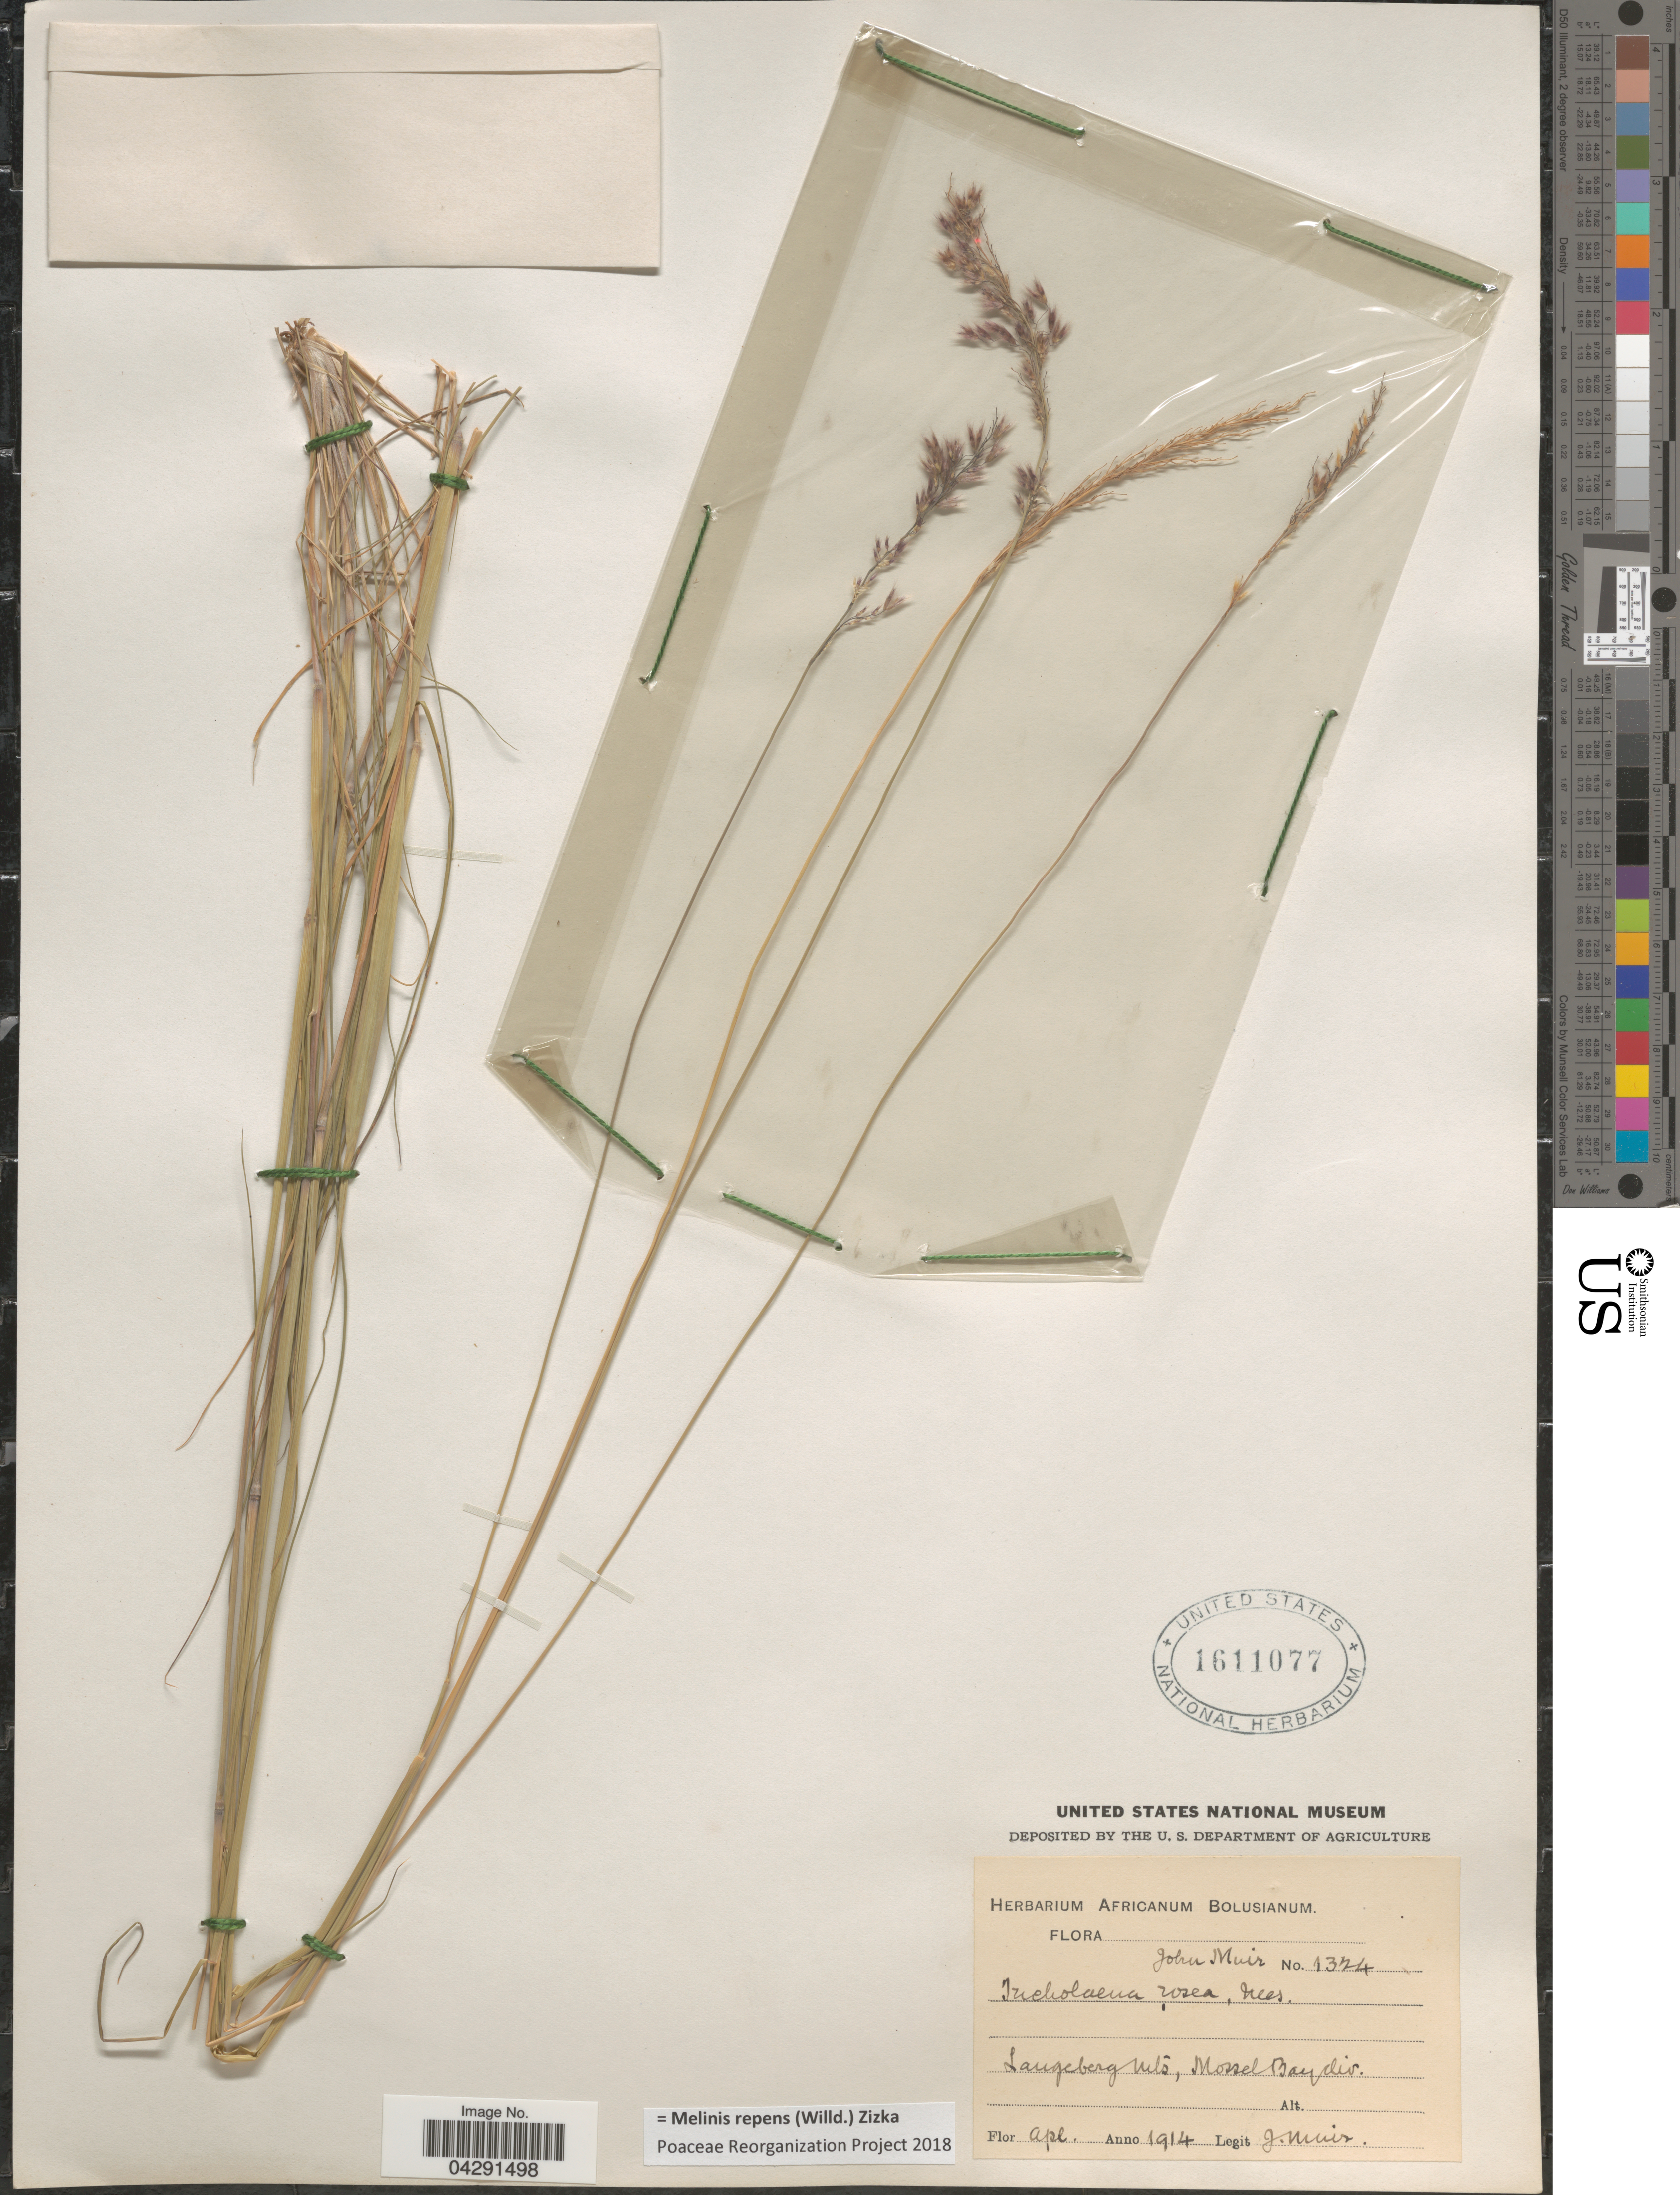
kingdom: Plantae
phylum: Tracheophyta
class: Liliopsida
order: Poales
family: Poaceae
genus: Melinis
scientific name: Melinis repens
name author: (Willd.) Zizka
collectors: J. Muir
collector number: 1324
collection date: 1914-04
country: South Africa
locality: Langeberg Mts., Mossel Bay div.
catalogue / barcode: US 1611077